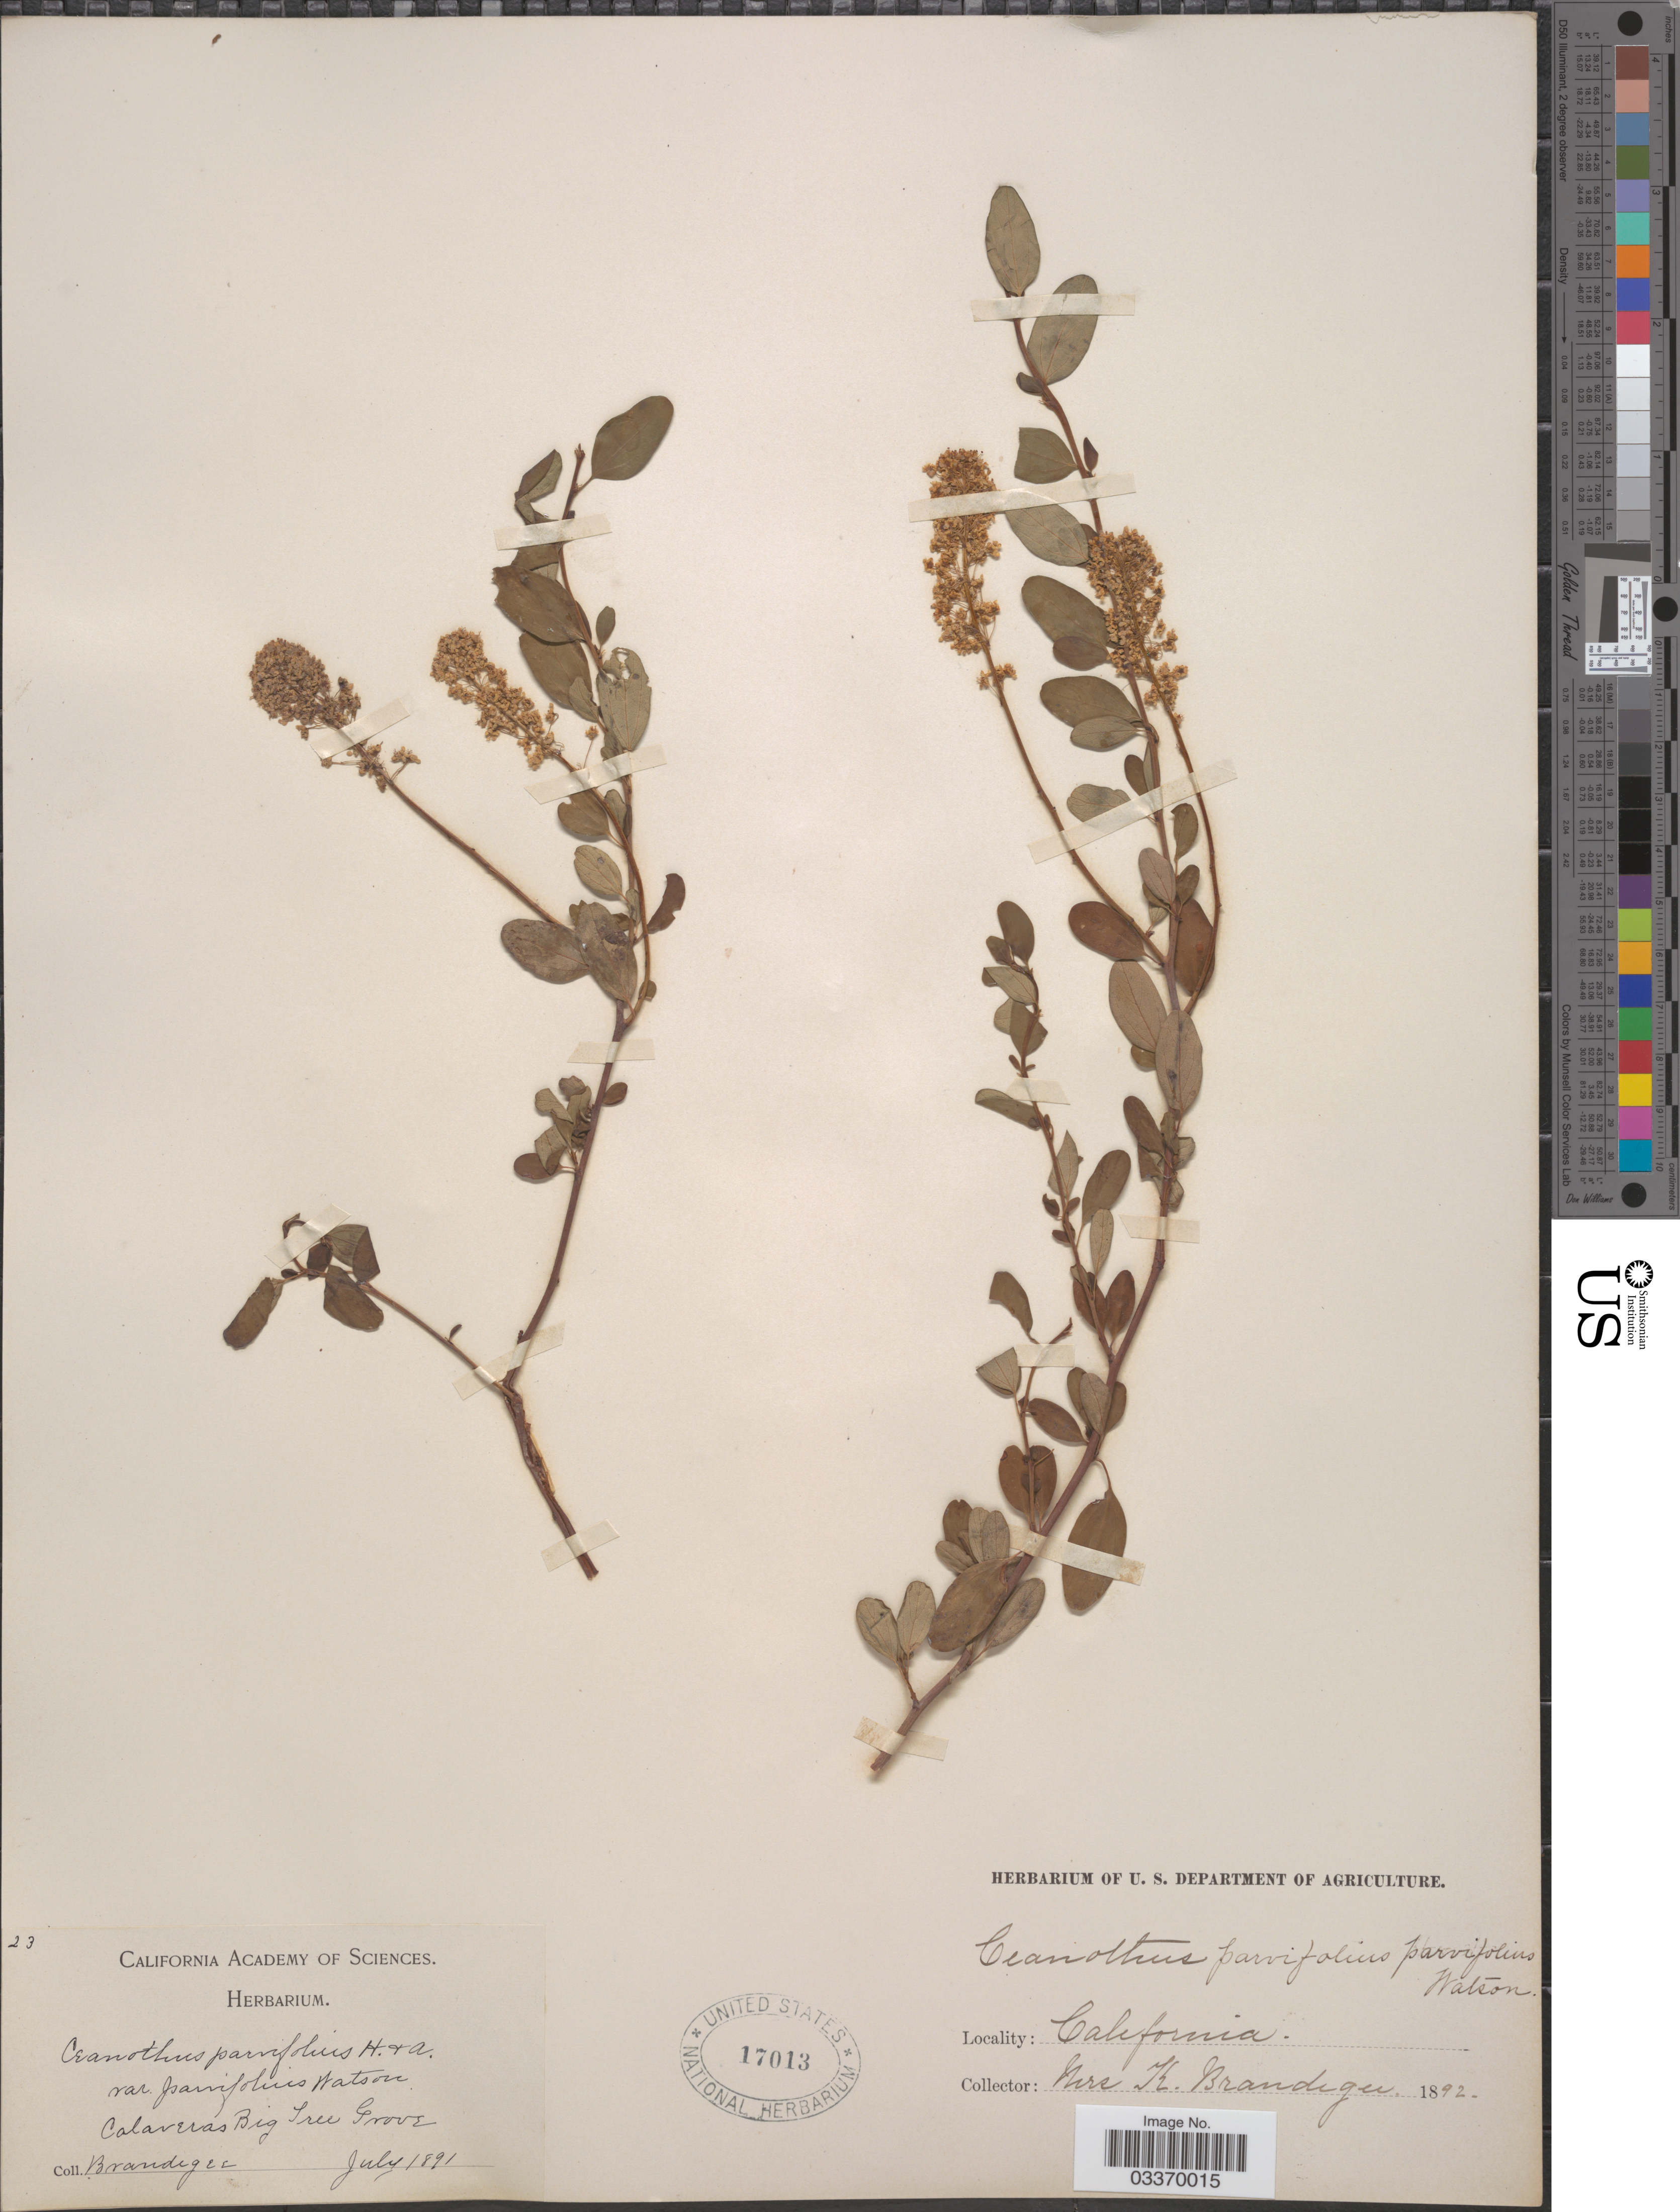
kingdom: Plantae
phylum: Tracheophyta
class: Magnoliopsida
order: Rosales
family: Rhamnaceae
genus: Ceanothus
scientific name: Ceanothus parvifolius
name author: (S. Watson) Trel.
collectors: K. Brandegee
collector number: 23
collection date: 1891-07/1892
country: United States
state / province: California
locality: Calaveras Big Tree Grove.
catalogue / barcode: US 17013